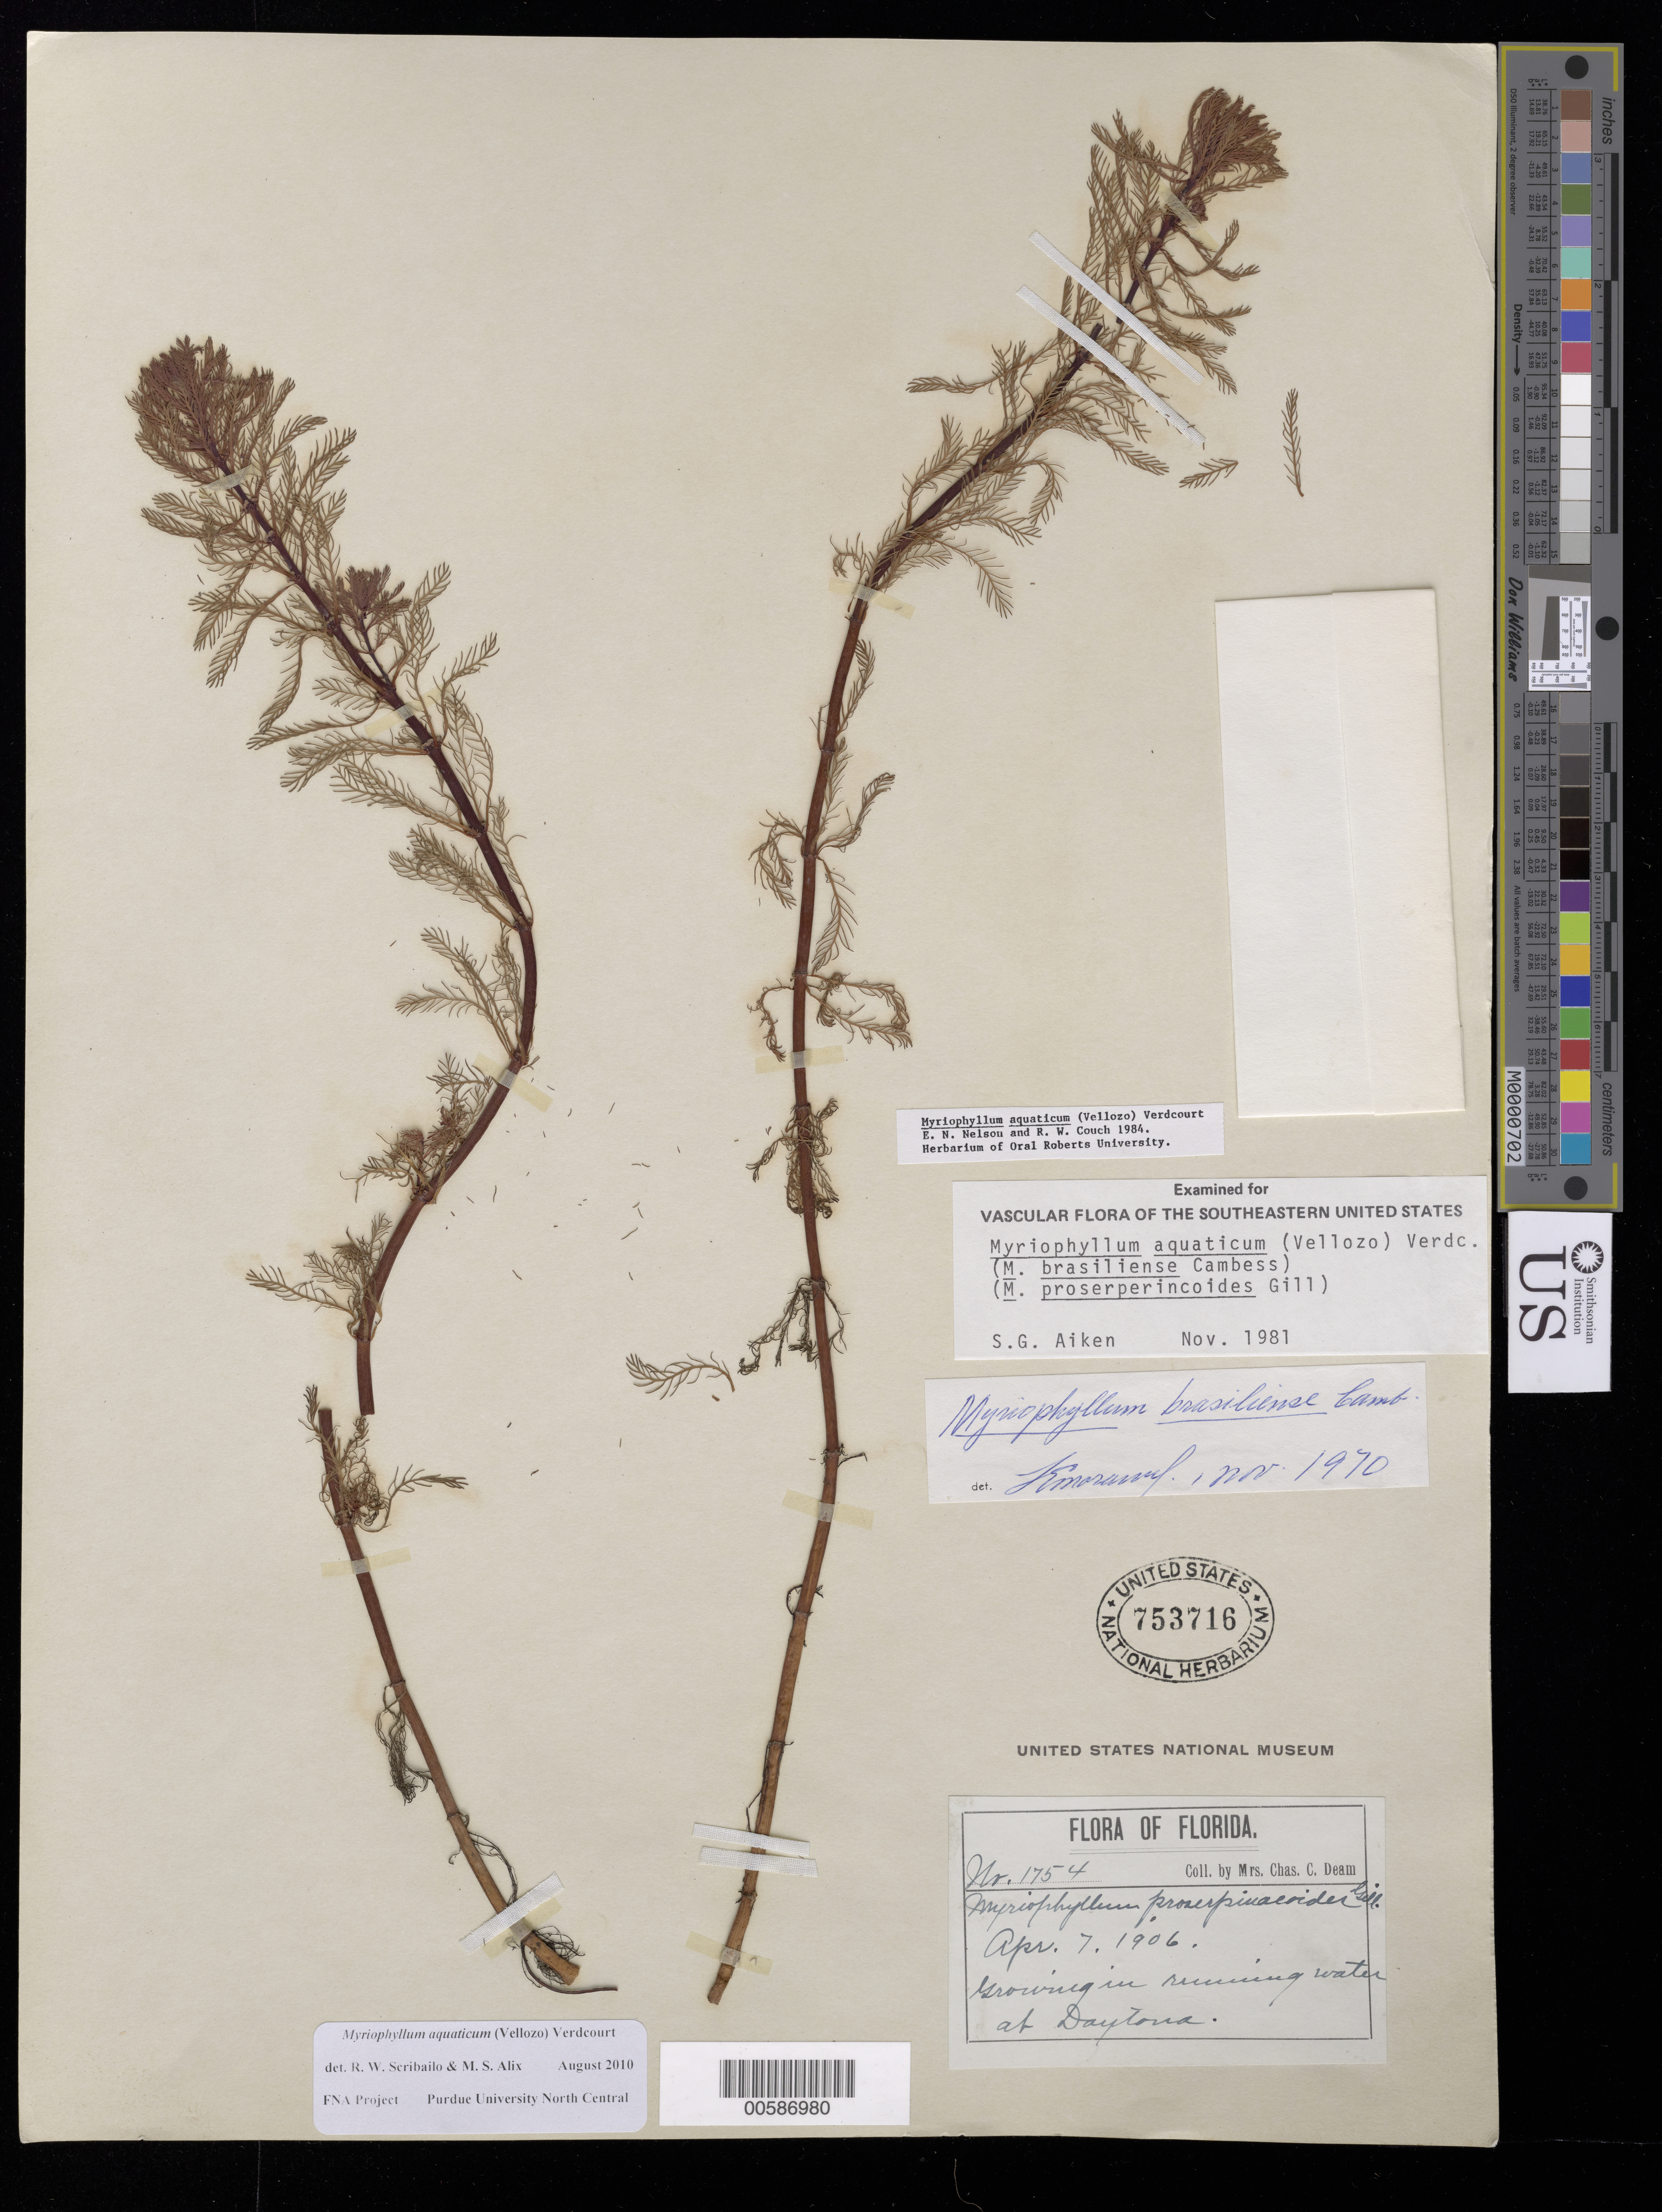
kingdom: Plantae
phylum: Tracheophyta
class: Magnoliopsida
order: Saxifragales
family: Haloragaceae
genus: Myriophyllum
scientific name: Myriophyllum aquaticum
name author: (Vell.) Verdc.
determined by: Scribailo, R. W.; Alix, M. S.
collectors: C. C. Deam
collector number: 1754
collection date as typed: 07 Apr 1906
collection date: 1906-04-07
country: United States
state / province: Florida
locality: Daytona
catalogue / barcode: US 753716